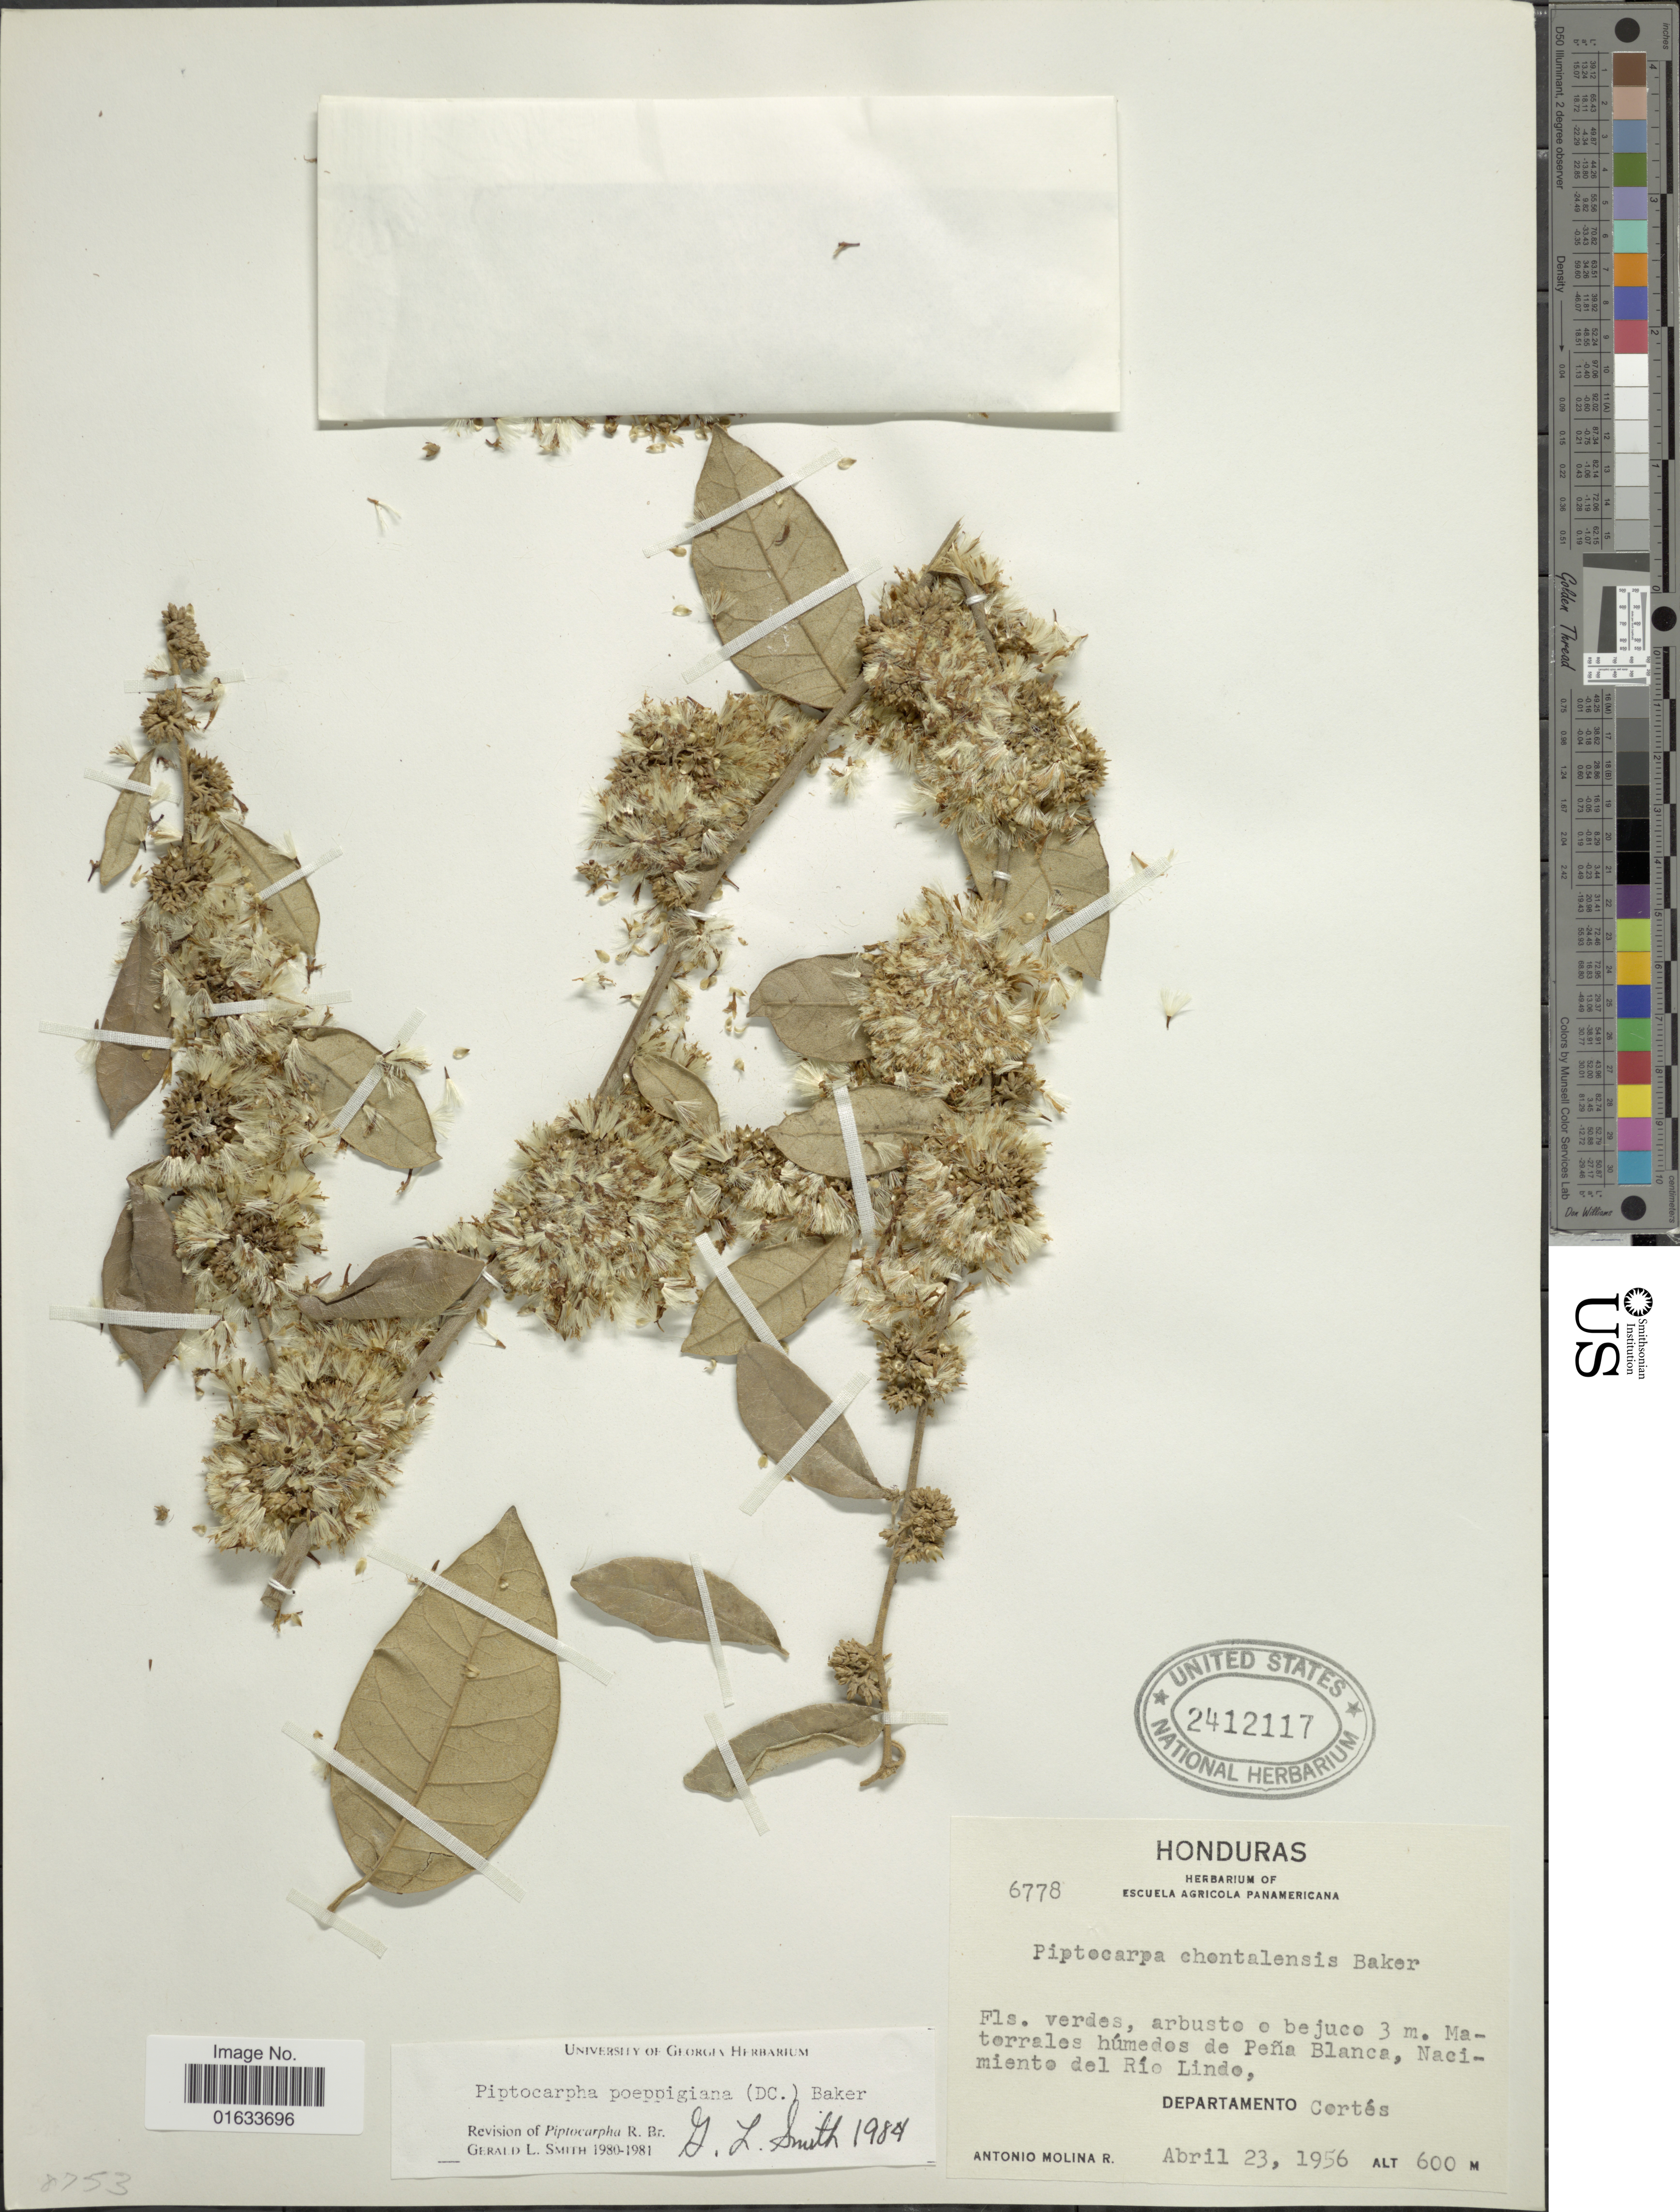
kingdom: Plantae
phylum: Tracheophyta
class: Magnoliopsida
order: Asterales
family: Asteraceae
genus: Piptocarpha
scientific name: Piptocarpha poeppigiana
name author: (DC.) Baker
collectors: A. Molina R.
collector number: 6778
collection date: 1956-04-23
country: Honduras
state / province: Cortés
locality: Matorrales húmedos de Peña Blanca, Nacimiento del Río Lindo, Departamento Cortés.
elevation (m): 600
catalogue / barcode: US 2412117